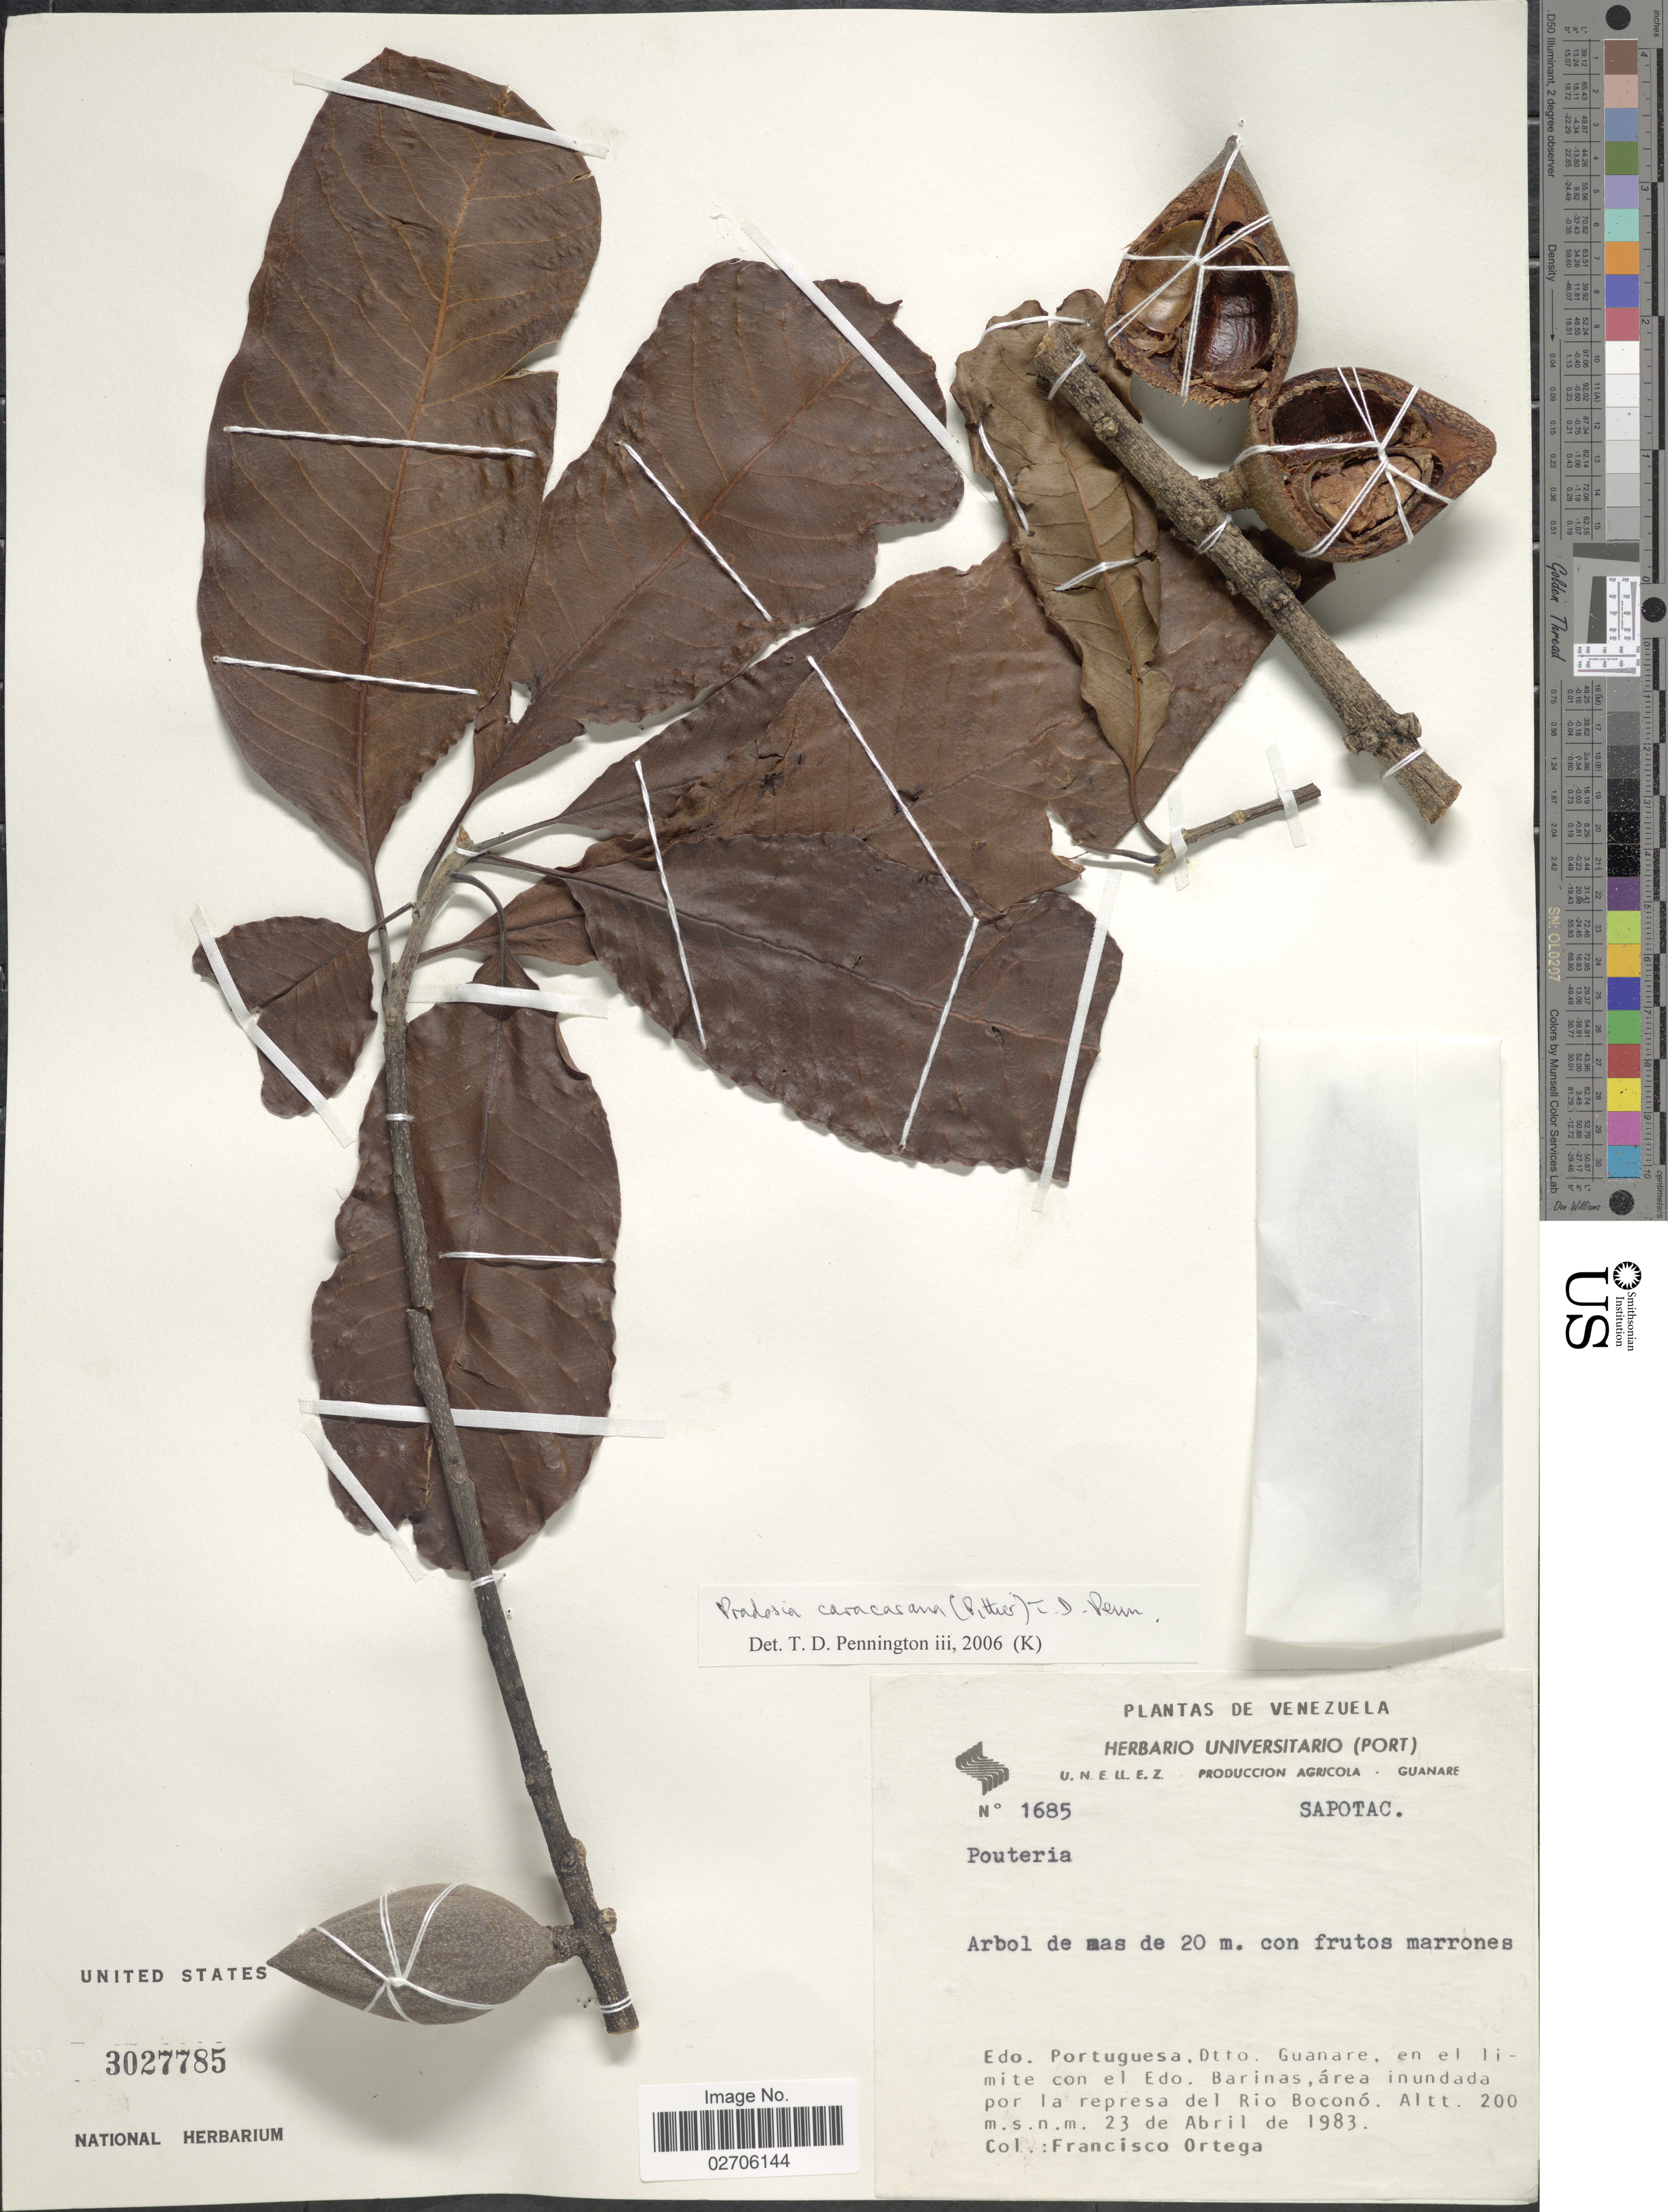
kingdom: Plantae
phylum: Tracheophyta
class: Magnoliopsida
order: Ericales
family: Sapotaceae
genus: Pradosia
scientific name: Pradosia caracasana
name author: (Pittier) T.D. Penn.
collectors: F. J. Ortega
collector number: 1685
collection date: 1983-04-23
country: Venezuela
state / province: Portuguesa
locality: Dtto: Guanare, en el limite con el Edo. Barinas, area inundada por la represa del Rio Boconó.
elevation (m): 200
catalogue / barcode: US 3027785